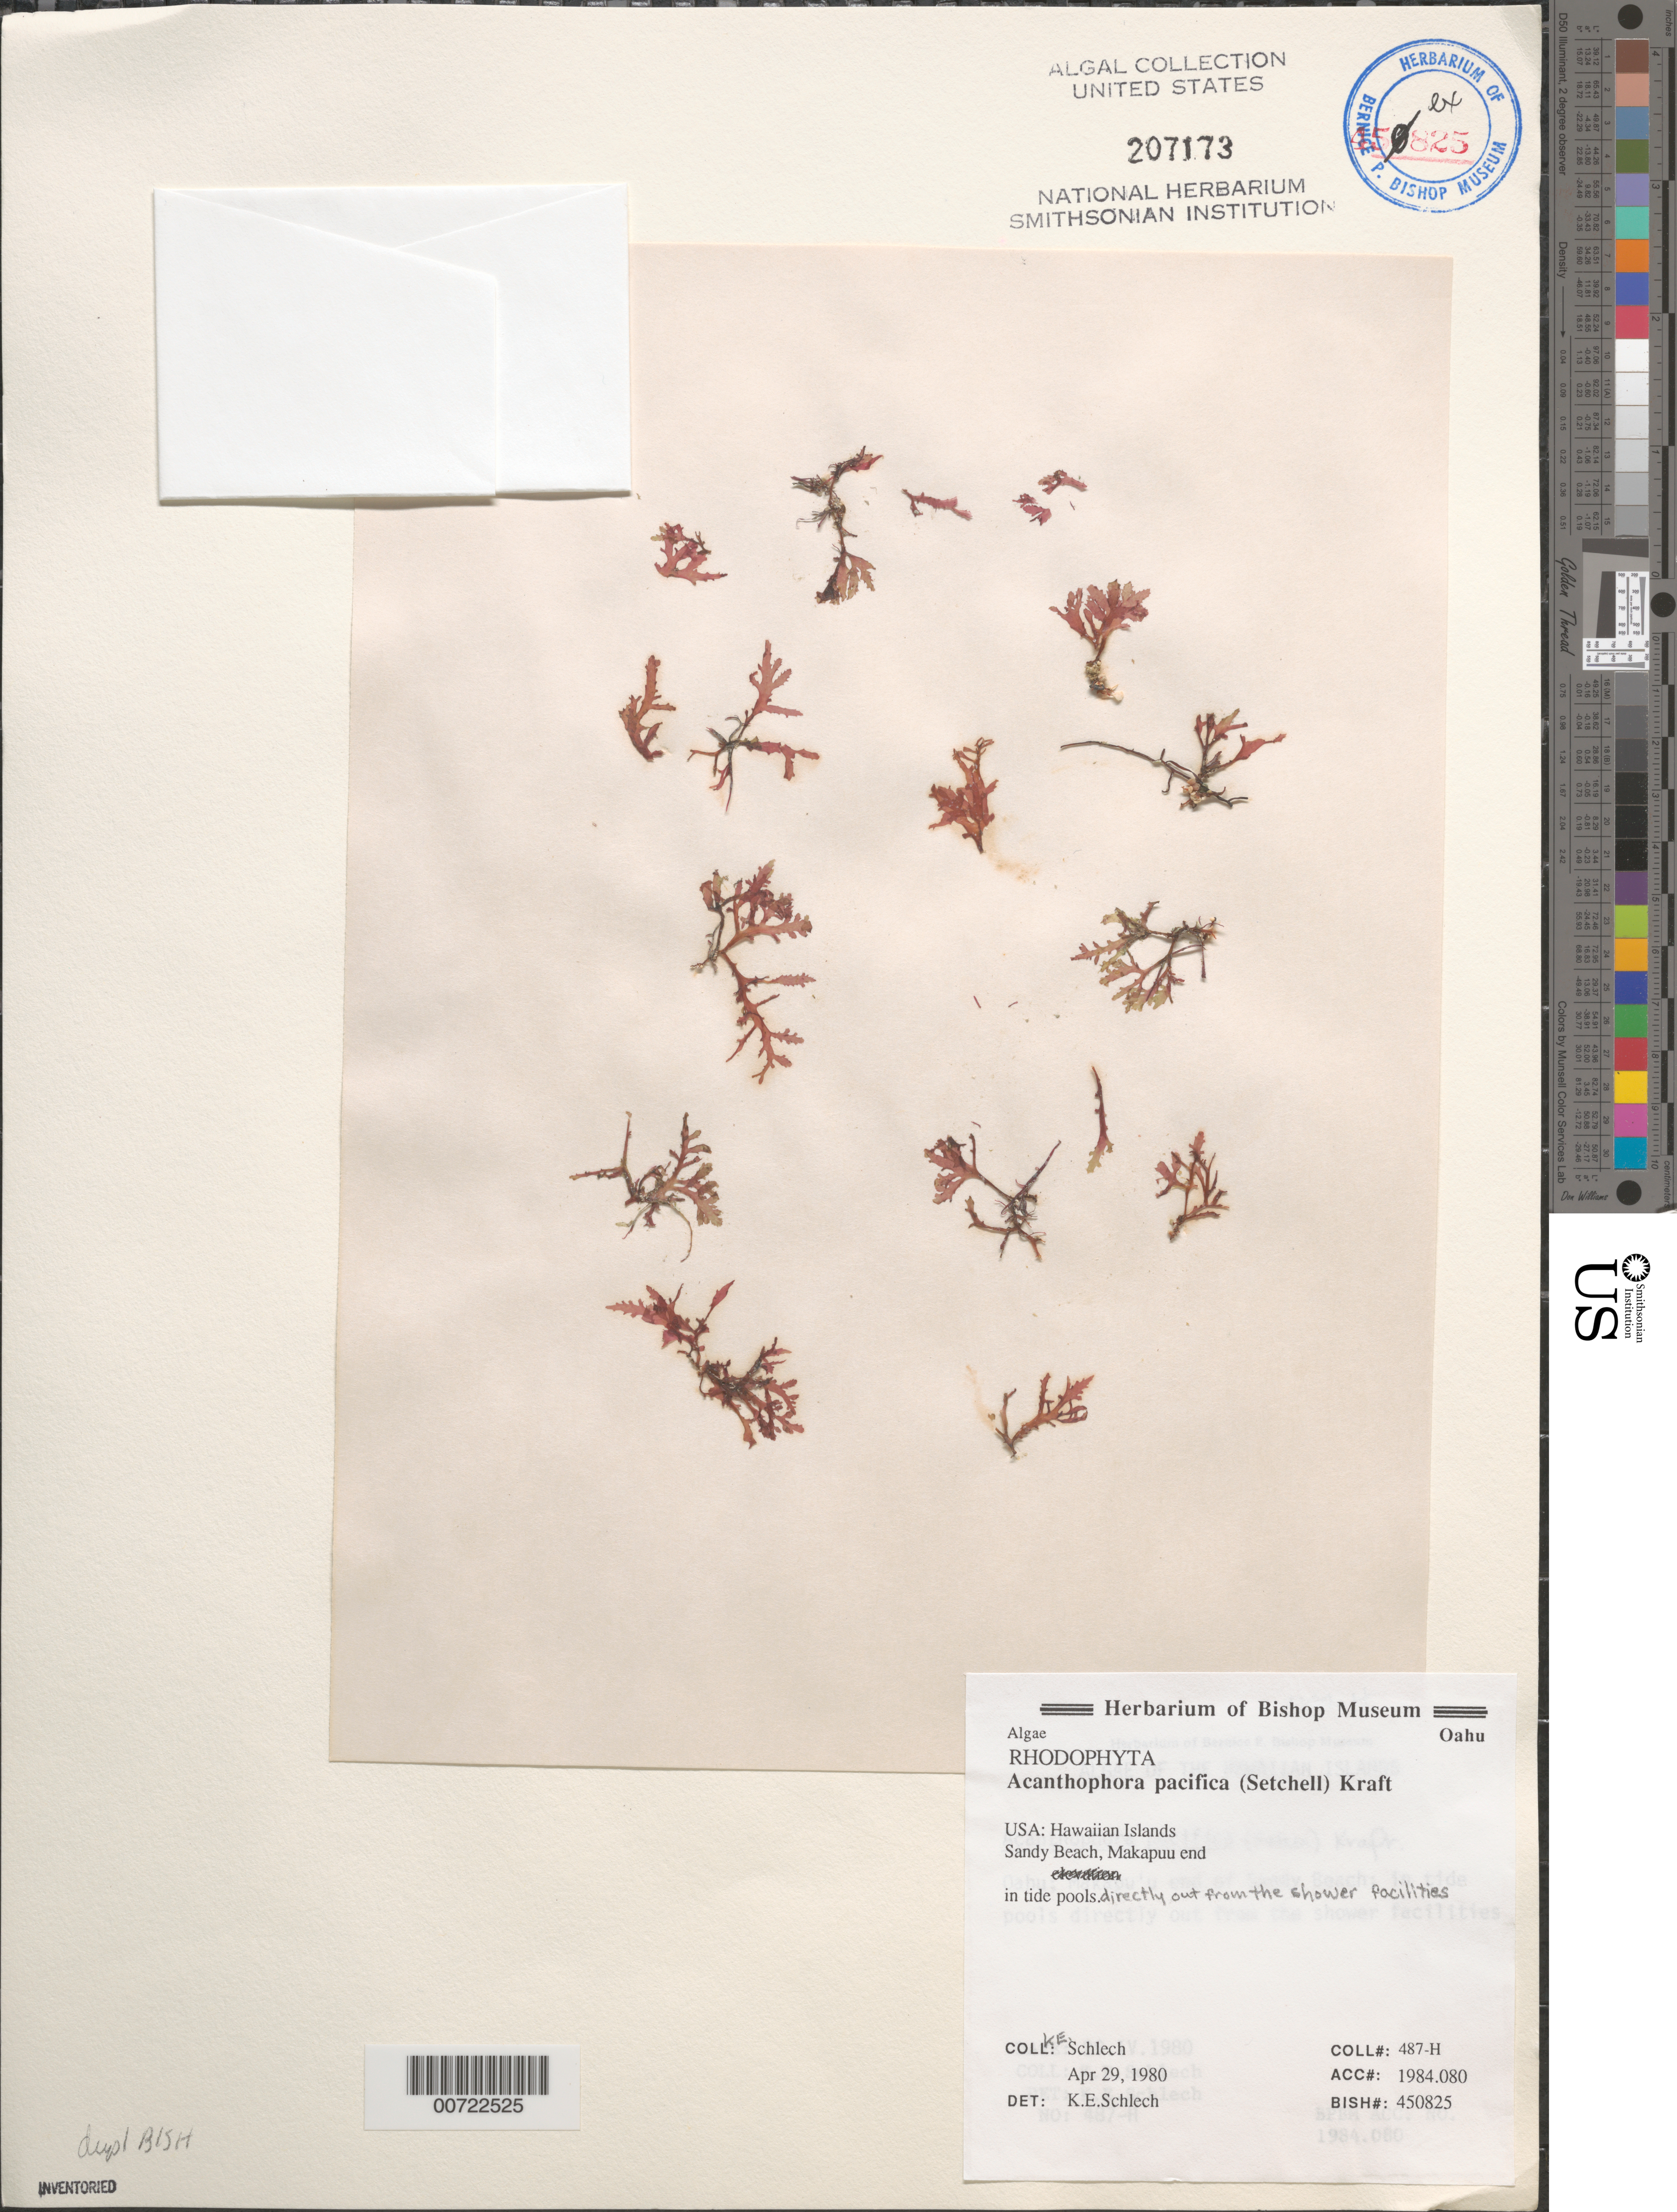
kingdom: Plantae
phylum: Rhodophyta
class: Florideophyceae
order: Ceramiales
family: Rhodomelaceae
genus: Acanthophora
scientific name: Acanthophora pacifica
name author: (Setch.) G.T.Kraft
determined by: Schlech, K. E.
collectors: K. Schlech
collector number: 487-H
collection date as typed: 29 Apr 1980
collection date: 1980-04-29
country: United States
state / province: Hawaii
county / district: Honolulu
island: Oahu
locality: Sandy Beach, Makapu'u end of beach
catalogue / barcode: US 207173